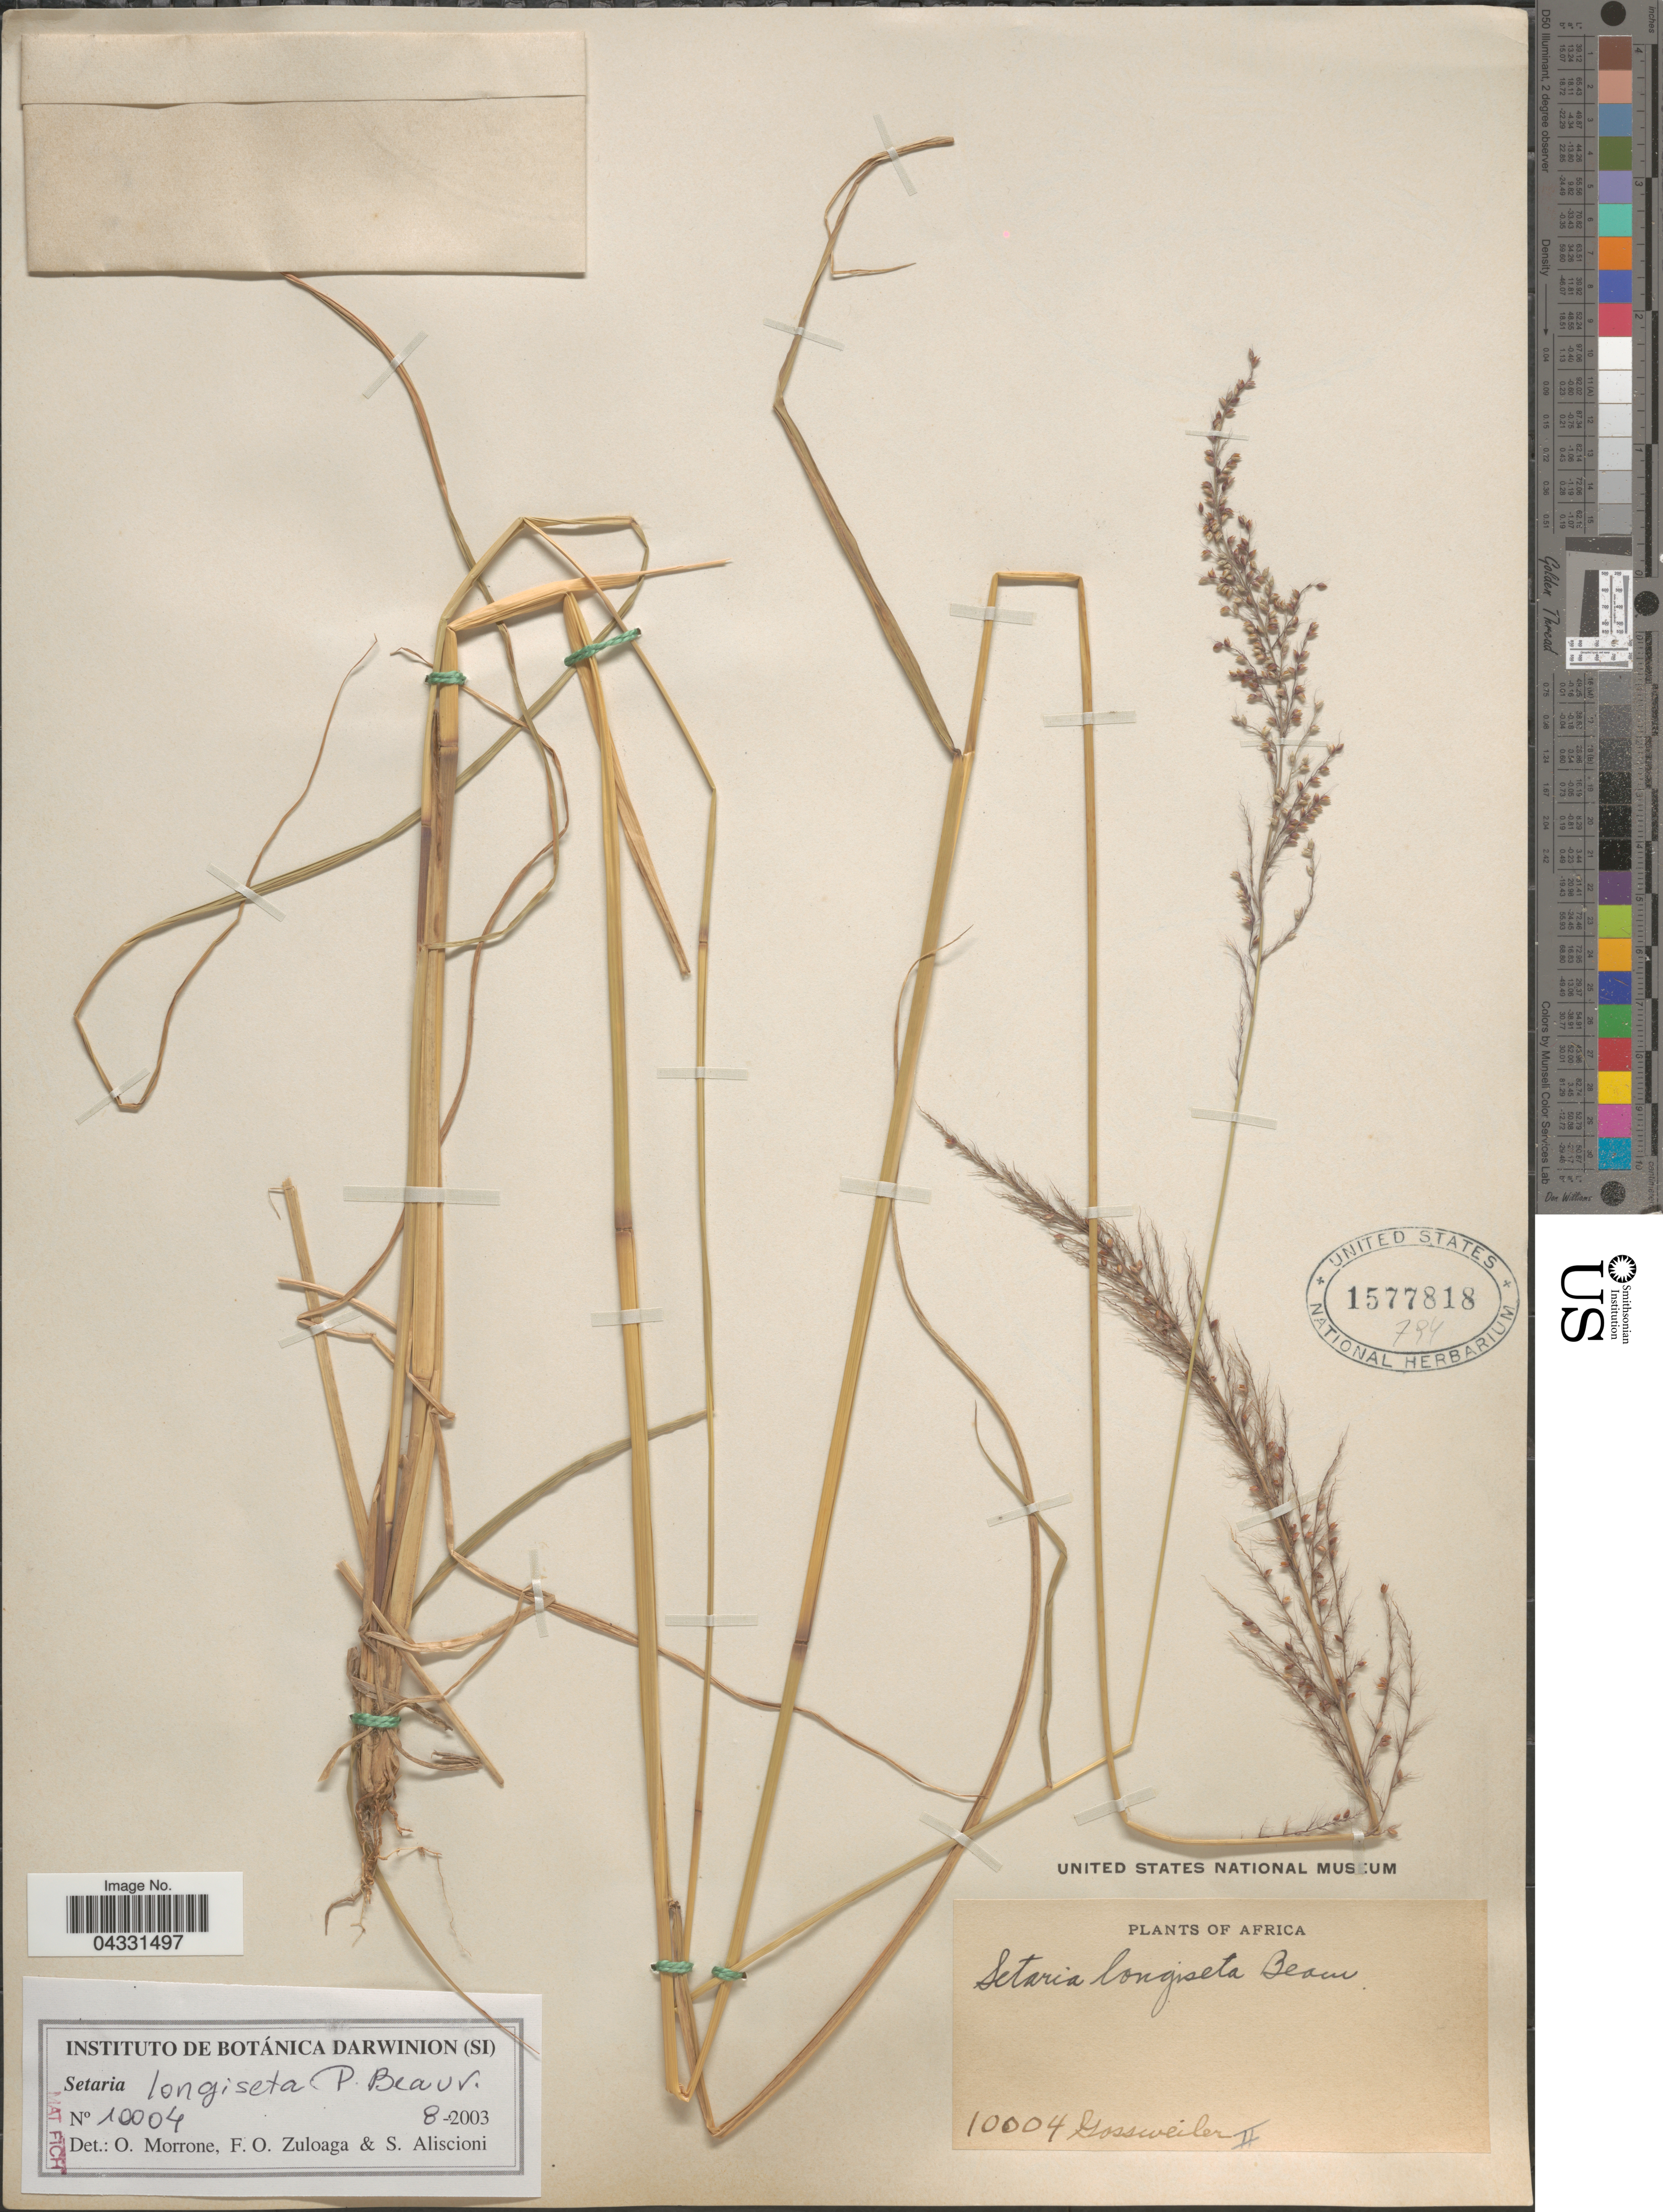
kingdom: Plantae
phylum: Tracheophyta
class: Liliopsida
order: Poales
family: Poaceae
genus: Setaria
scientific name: Setaria longiseta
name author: P. Beauv.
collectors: -. Gossweiler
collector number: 10004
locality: Africa.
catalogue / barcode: US 1577818